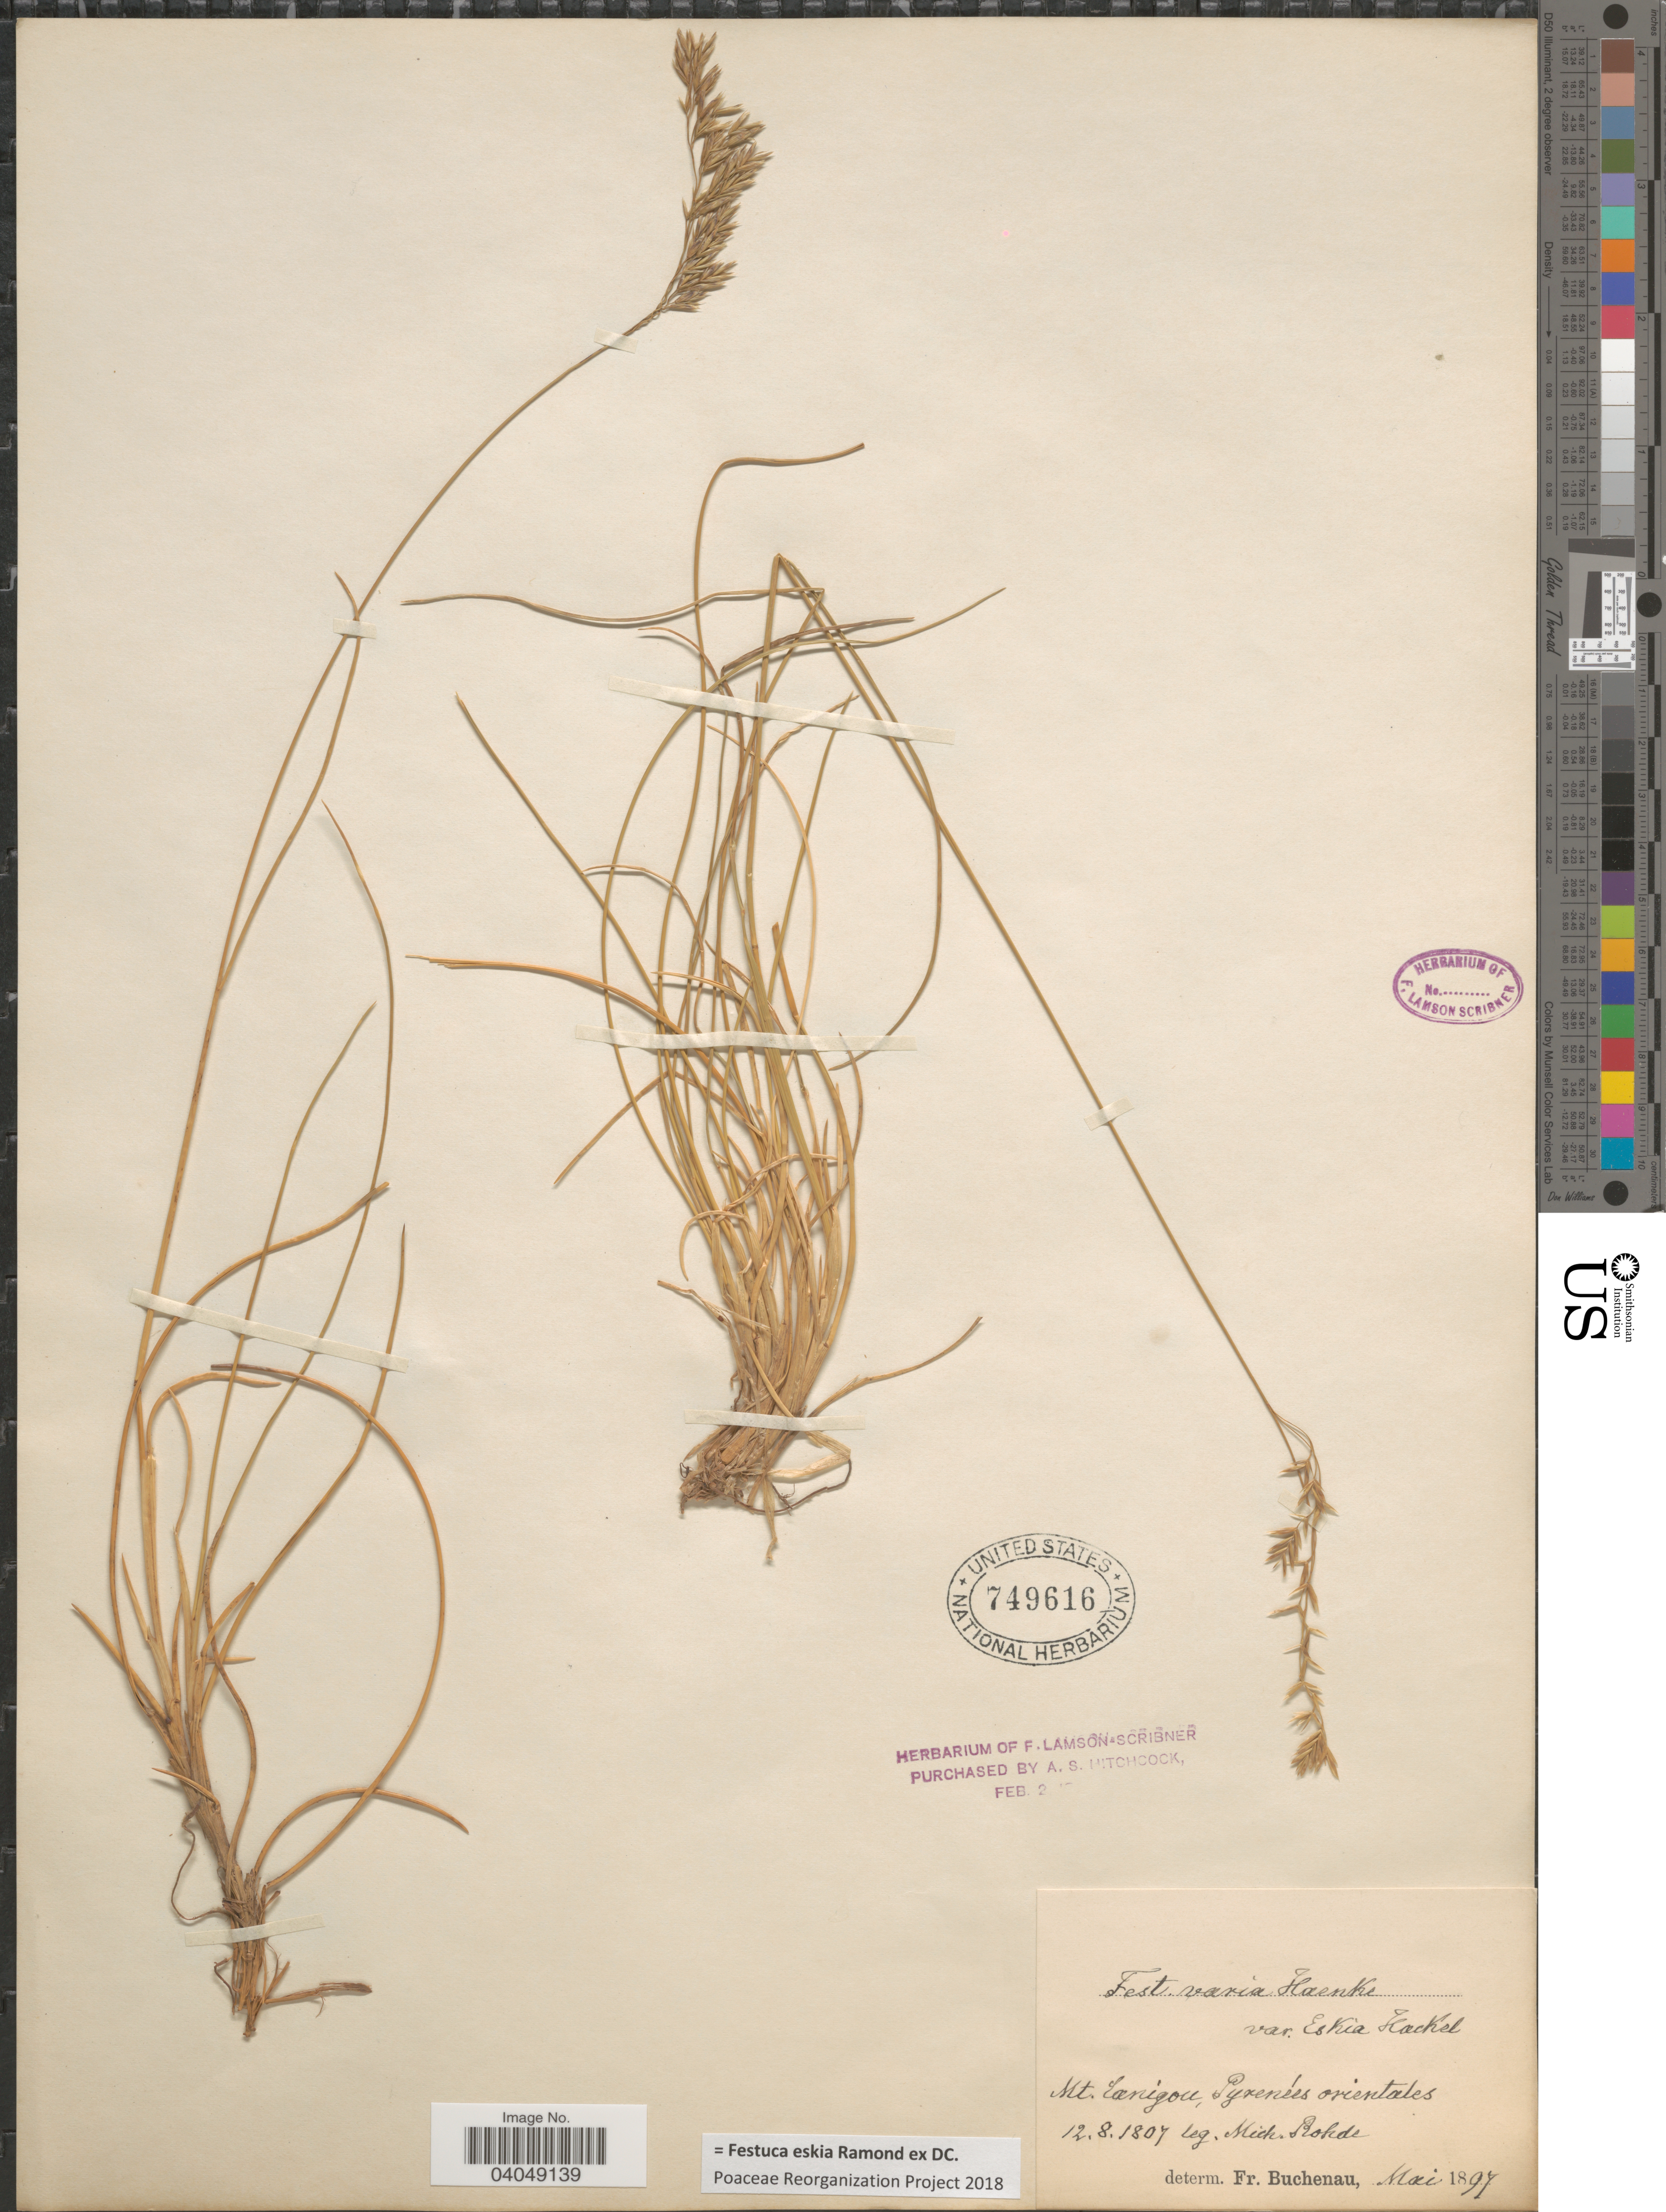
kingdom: Plantae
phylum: Tracheophyta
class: Liliopsida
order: Poales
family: Poaceae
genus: Festuca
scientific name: Festuca eskia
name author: Ramond ex DC.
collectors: M. Rohde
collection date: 1807-08-12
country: France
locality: Mt. Canigou, Pyrenées orientales.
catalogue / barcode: US 749616